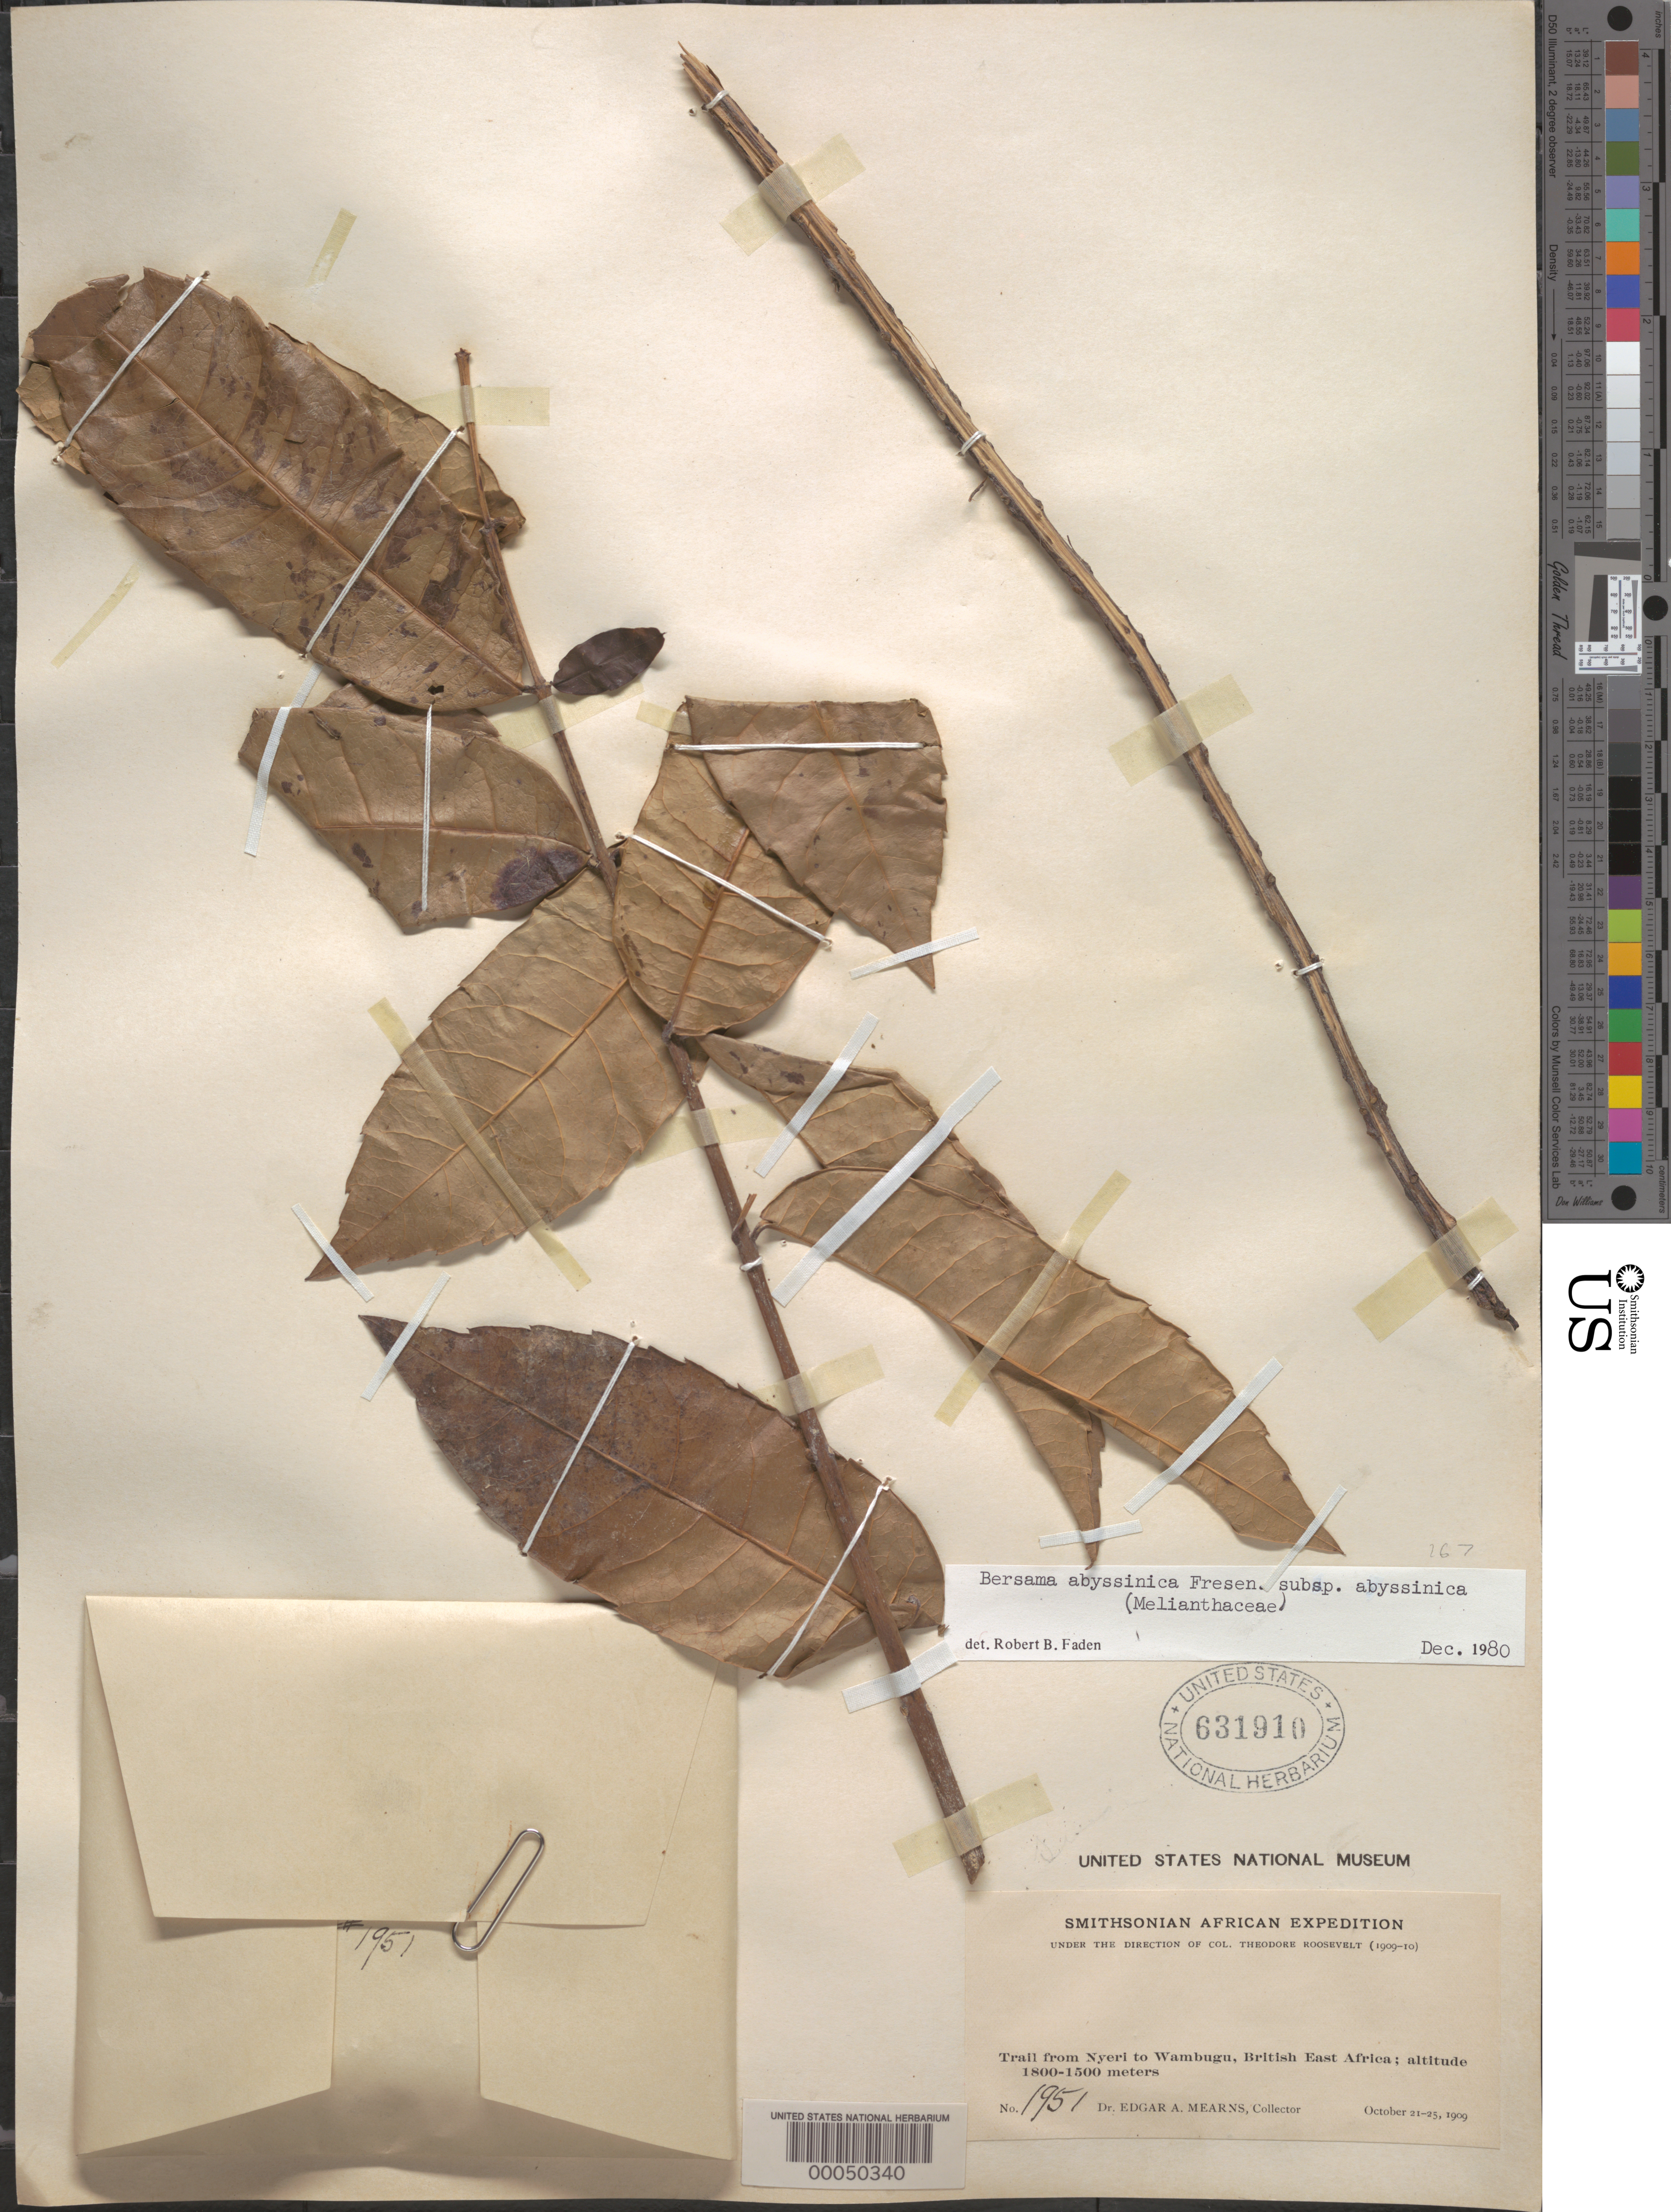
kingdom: Plantae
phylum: Tracheophyta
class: Magnoliopsida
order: Geraniales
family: Francoaceae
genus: Greyia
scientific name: Greyia sutherlandii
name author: Hook. & Harv.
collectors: E. S. Kemp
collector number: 902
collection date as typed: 17 Jul 1977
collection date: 1977-07-17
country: Eswatini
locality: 2 km ne of mbabane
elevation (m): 1350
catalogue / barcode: US 2961177